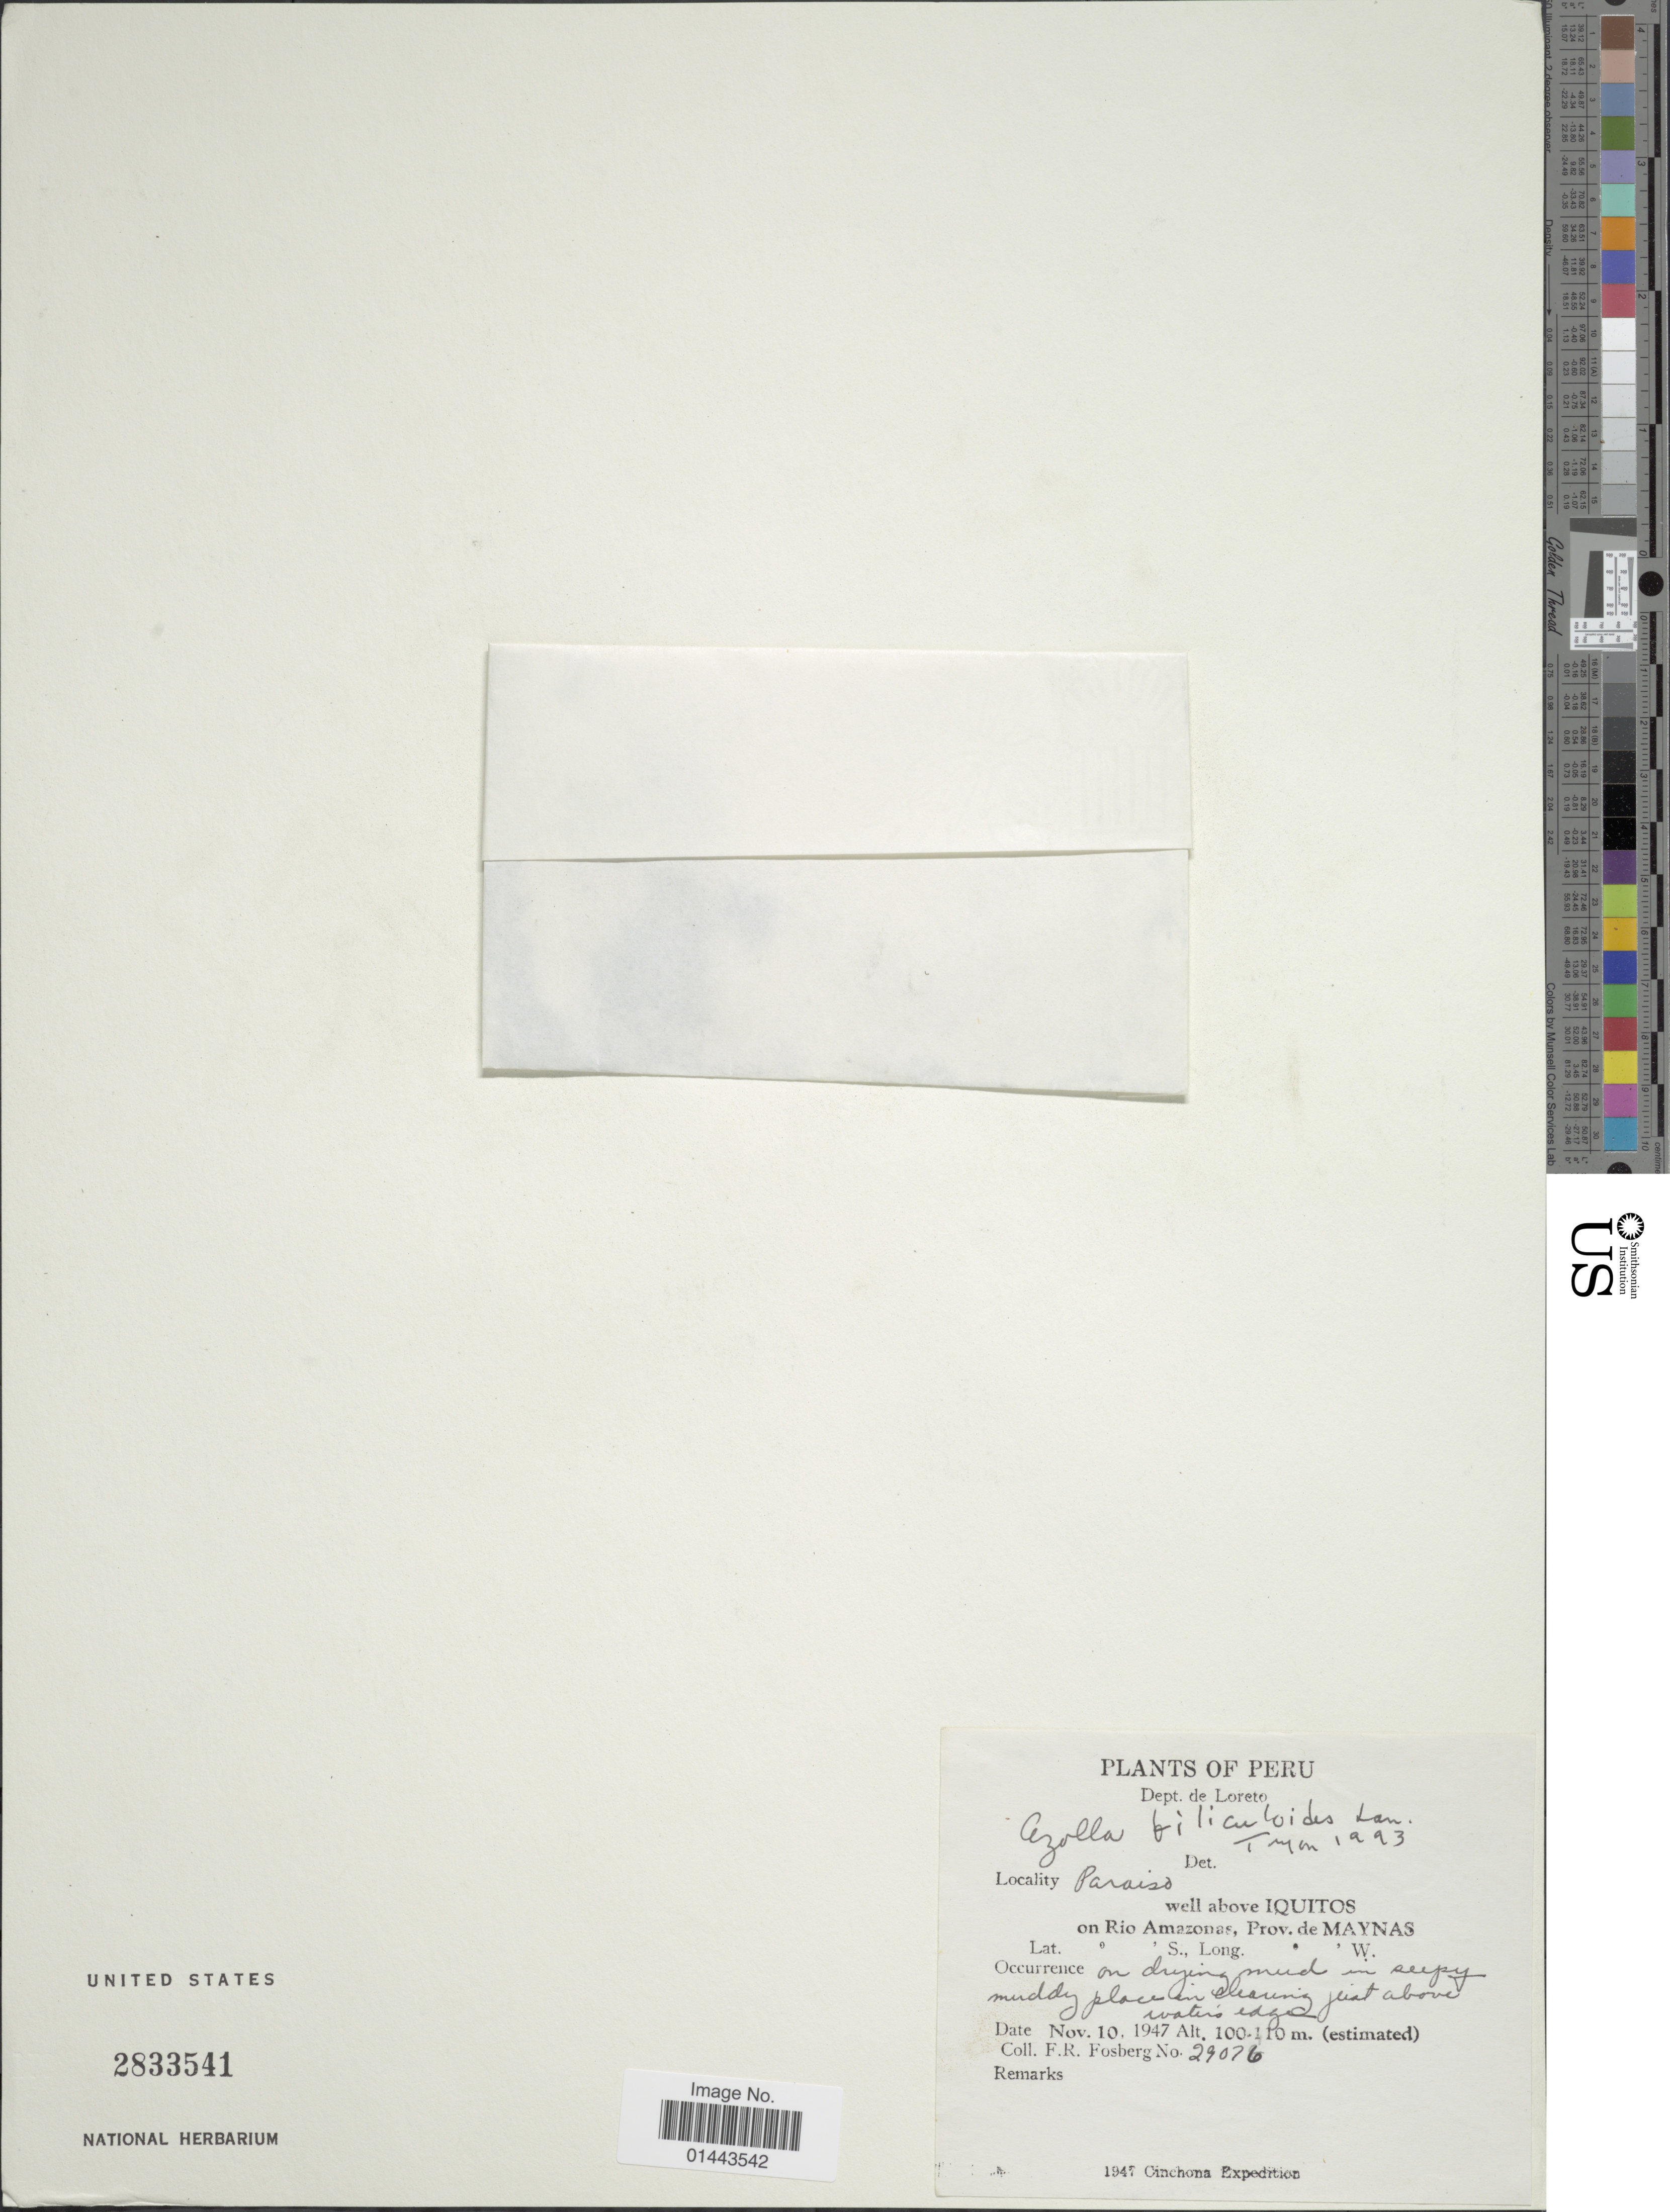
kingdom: Plantae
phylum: Tracheophyta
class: Polypodiopsida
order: Salviniales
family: Salviniaceae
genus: Azolla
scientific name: Azolla filiculoides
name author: Lam.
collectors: F. R. Fosberg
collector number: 29076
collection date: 1947-11-10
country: Peru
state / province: Loreto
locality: Paraiso, on drying mud in seepy muddy place in clearing just above water's edge, well above Iquitos on Rio Amazonas, Maynas.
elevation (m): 100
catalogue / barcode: US 2833541